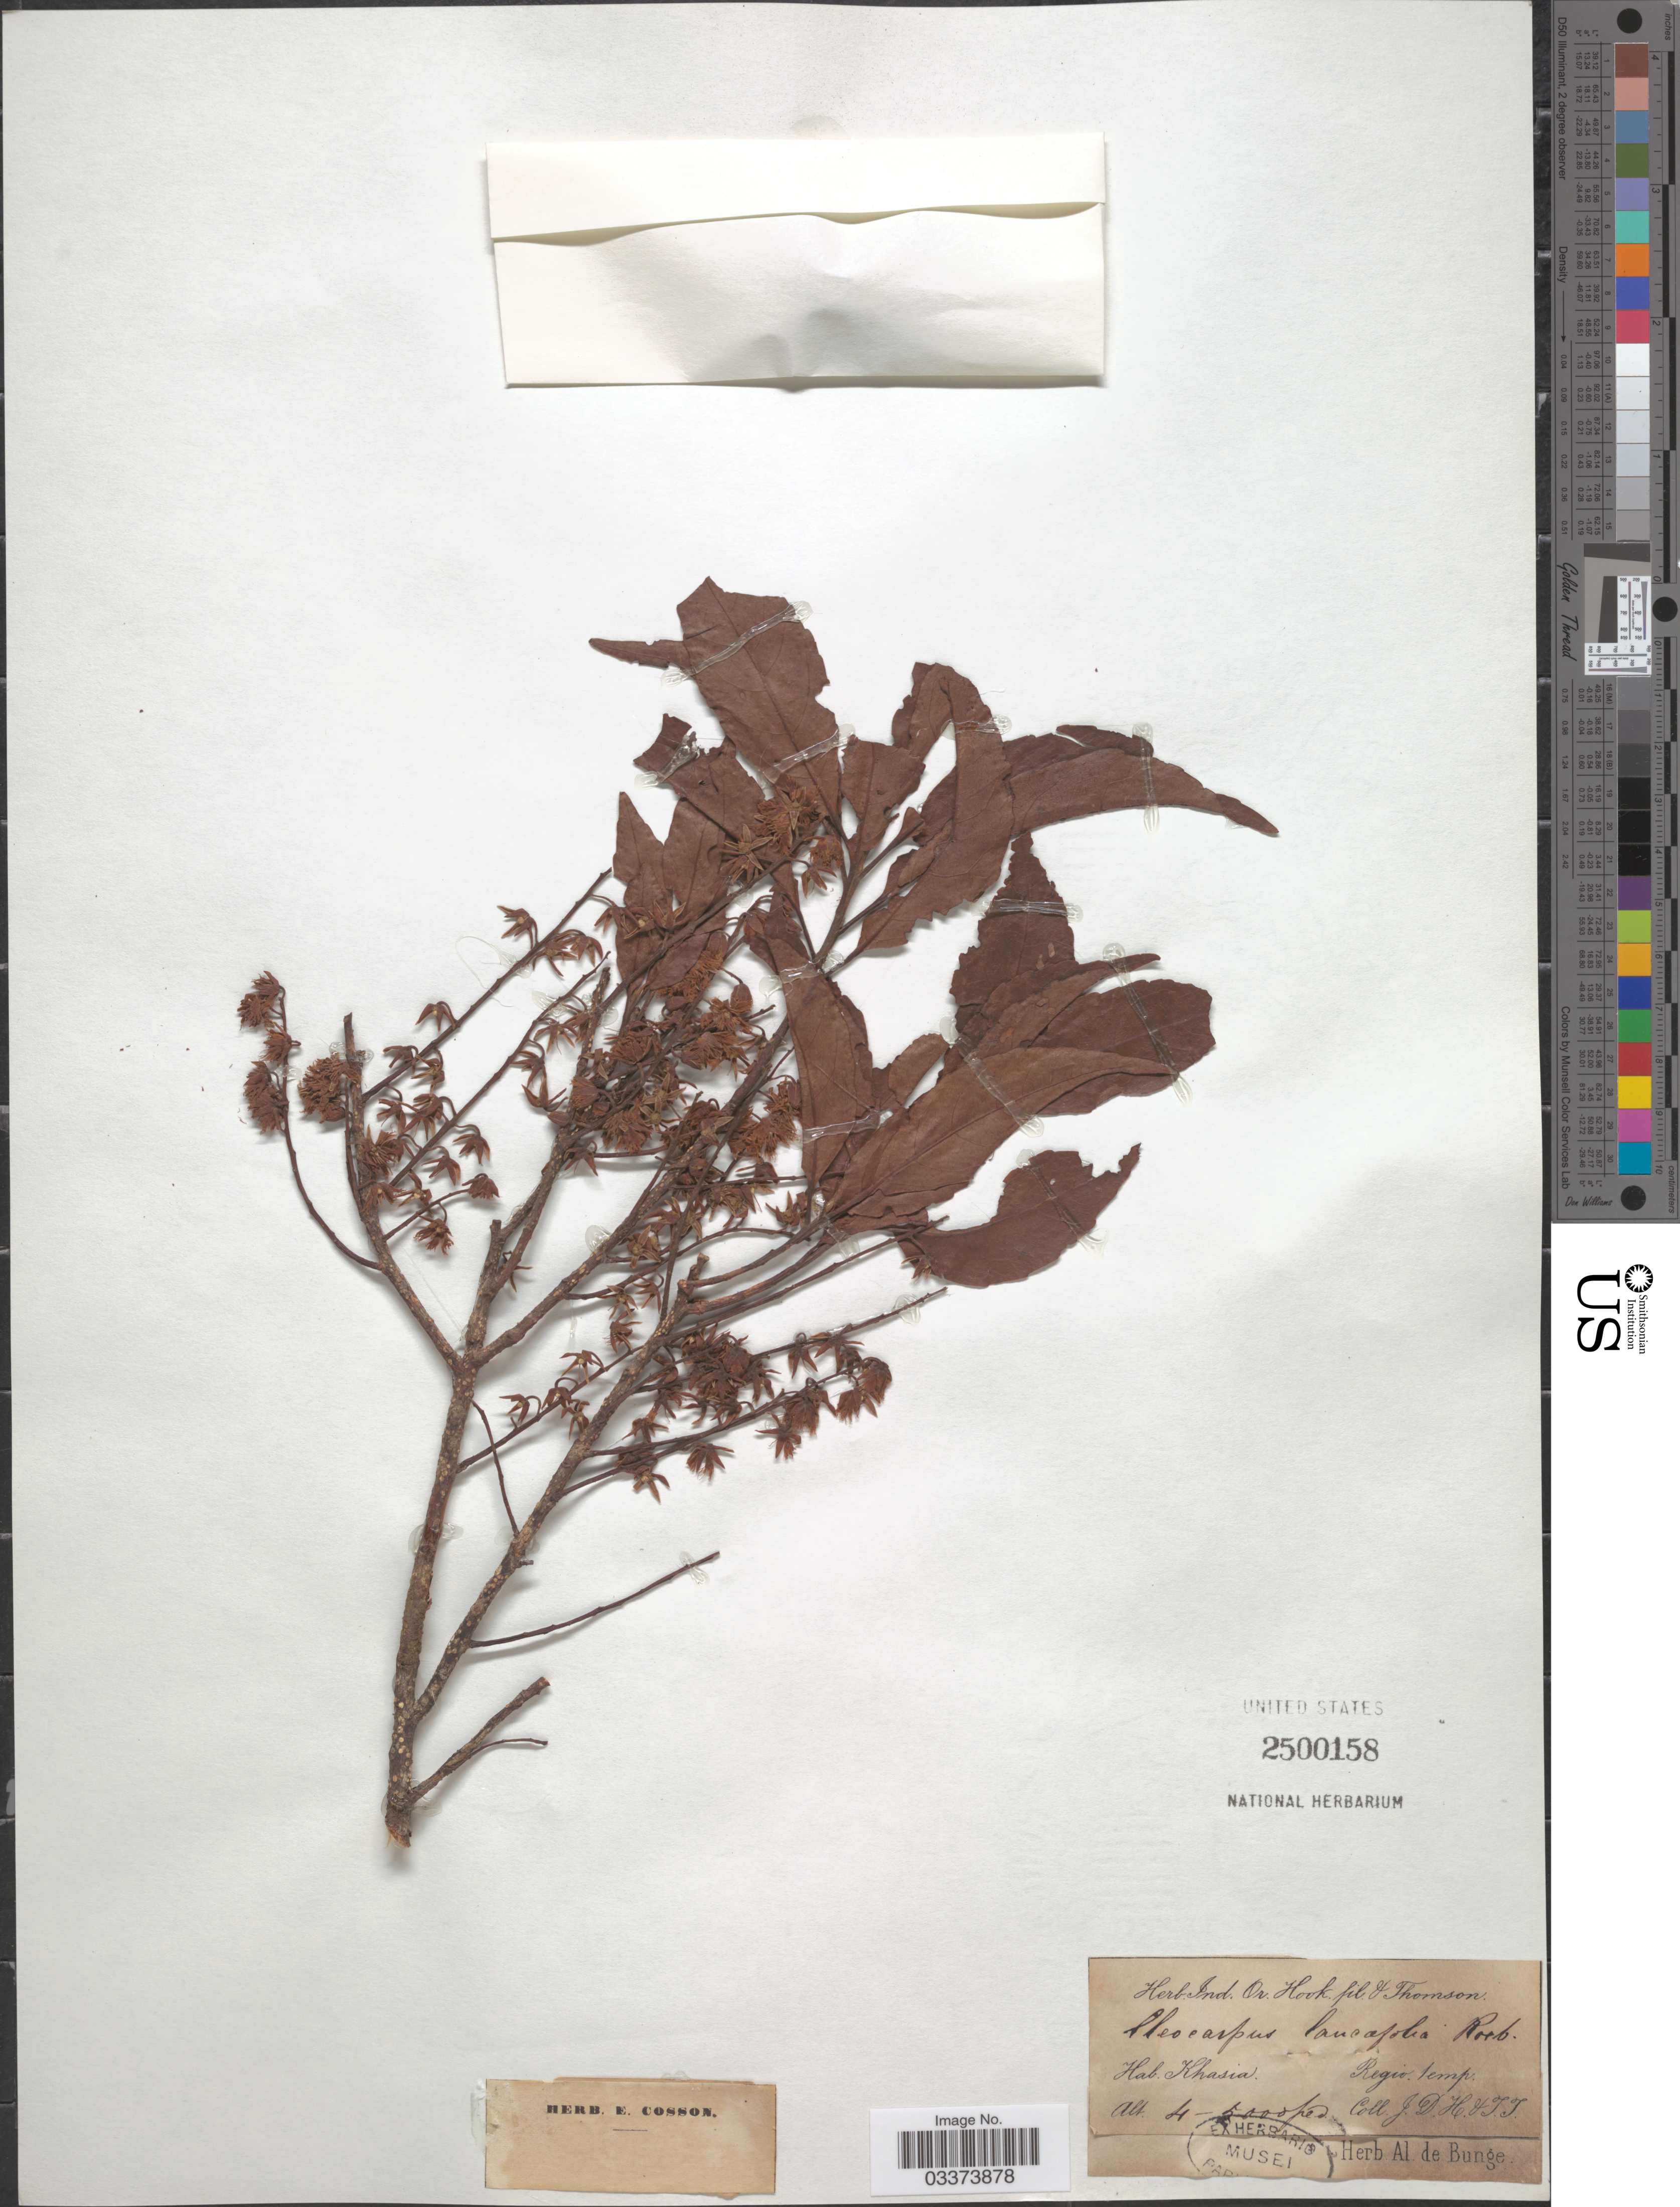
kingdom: Plantae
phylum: Tracheophyta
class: Magnoliopsida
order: Oxalidales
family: Elaeocarpaceae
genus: Elaeocarpus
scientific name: Elaeocarpus lanceifolius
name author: Roxb.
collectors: J. D. Hooker & T. Thomson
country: India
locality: Khasia, Regio. temp.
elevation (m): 1219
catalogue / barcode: US 2500158